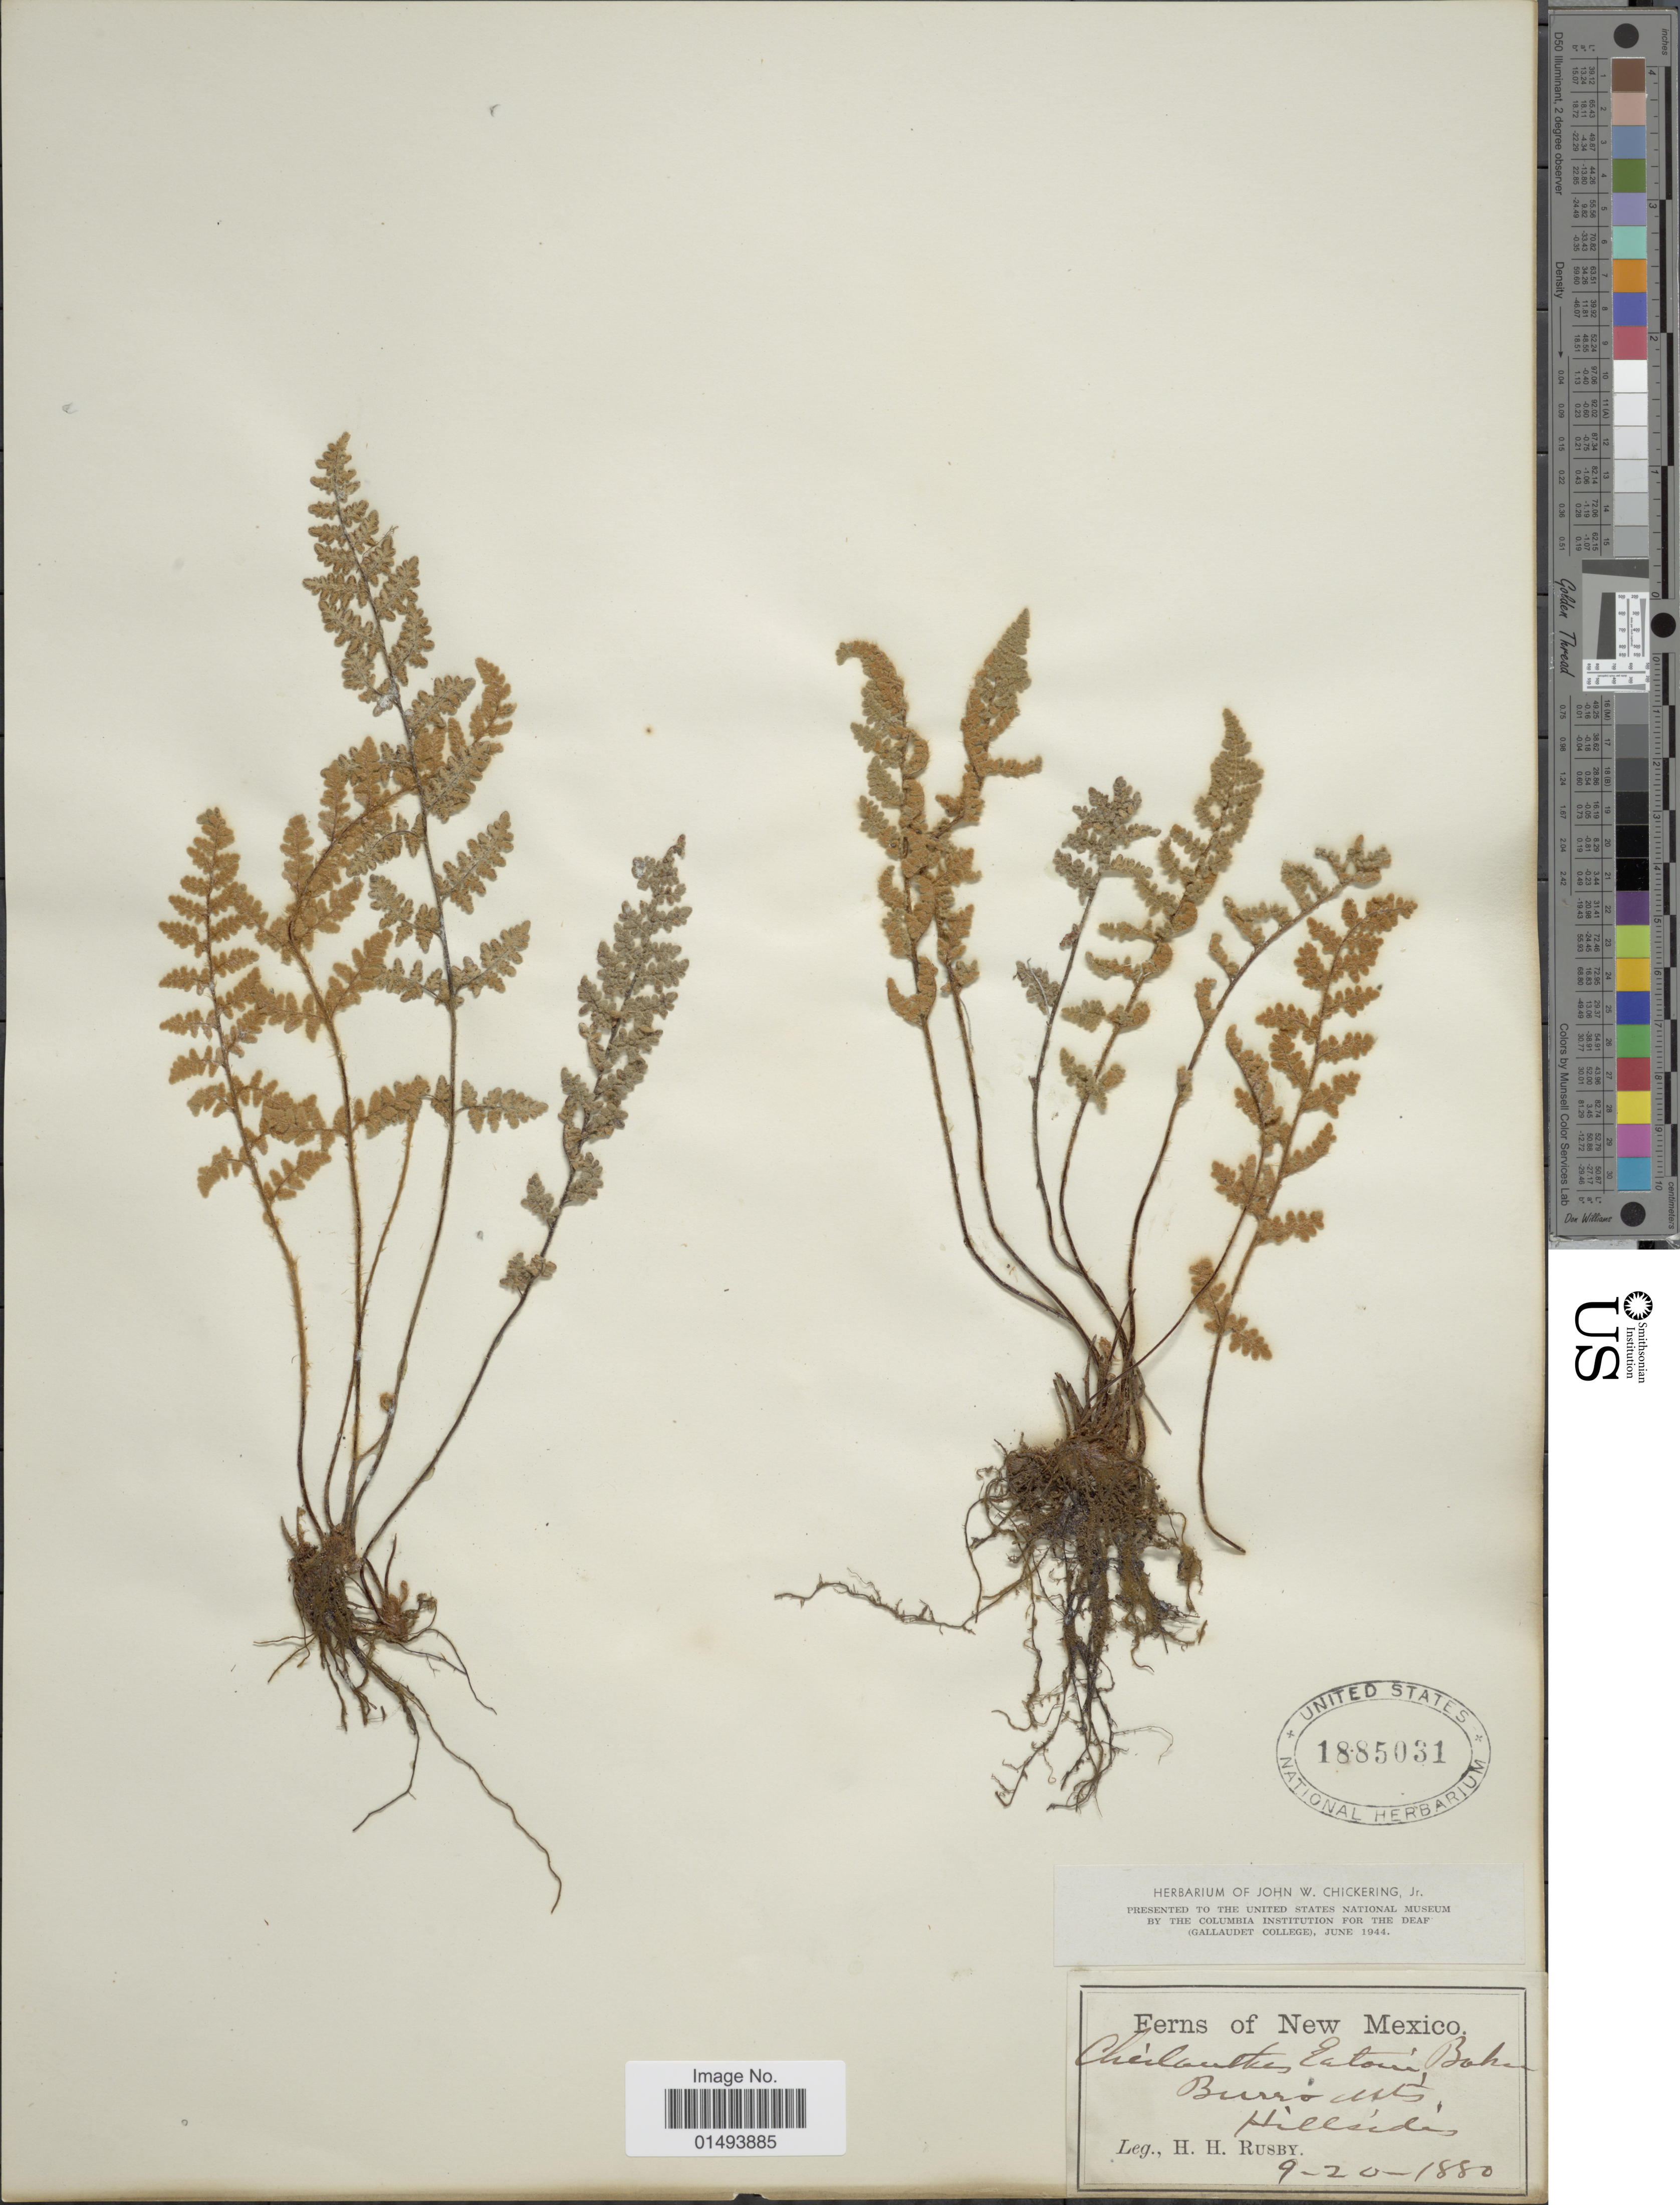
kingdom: Plantae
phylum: Tracheophyta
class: Polypodiopsida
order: Polypodiales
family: Pteridaceae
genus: Myriopteris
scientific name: Myriopteris rufa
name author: Fée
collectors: H. H. Rusby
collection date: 1880-09-20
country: United States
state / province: New Mexico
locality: Ferns of New Mexico, Burro Mts, Hillsides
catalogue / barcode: US 1885031